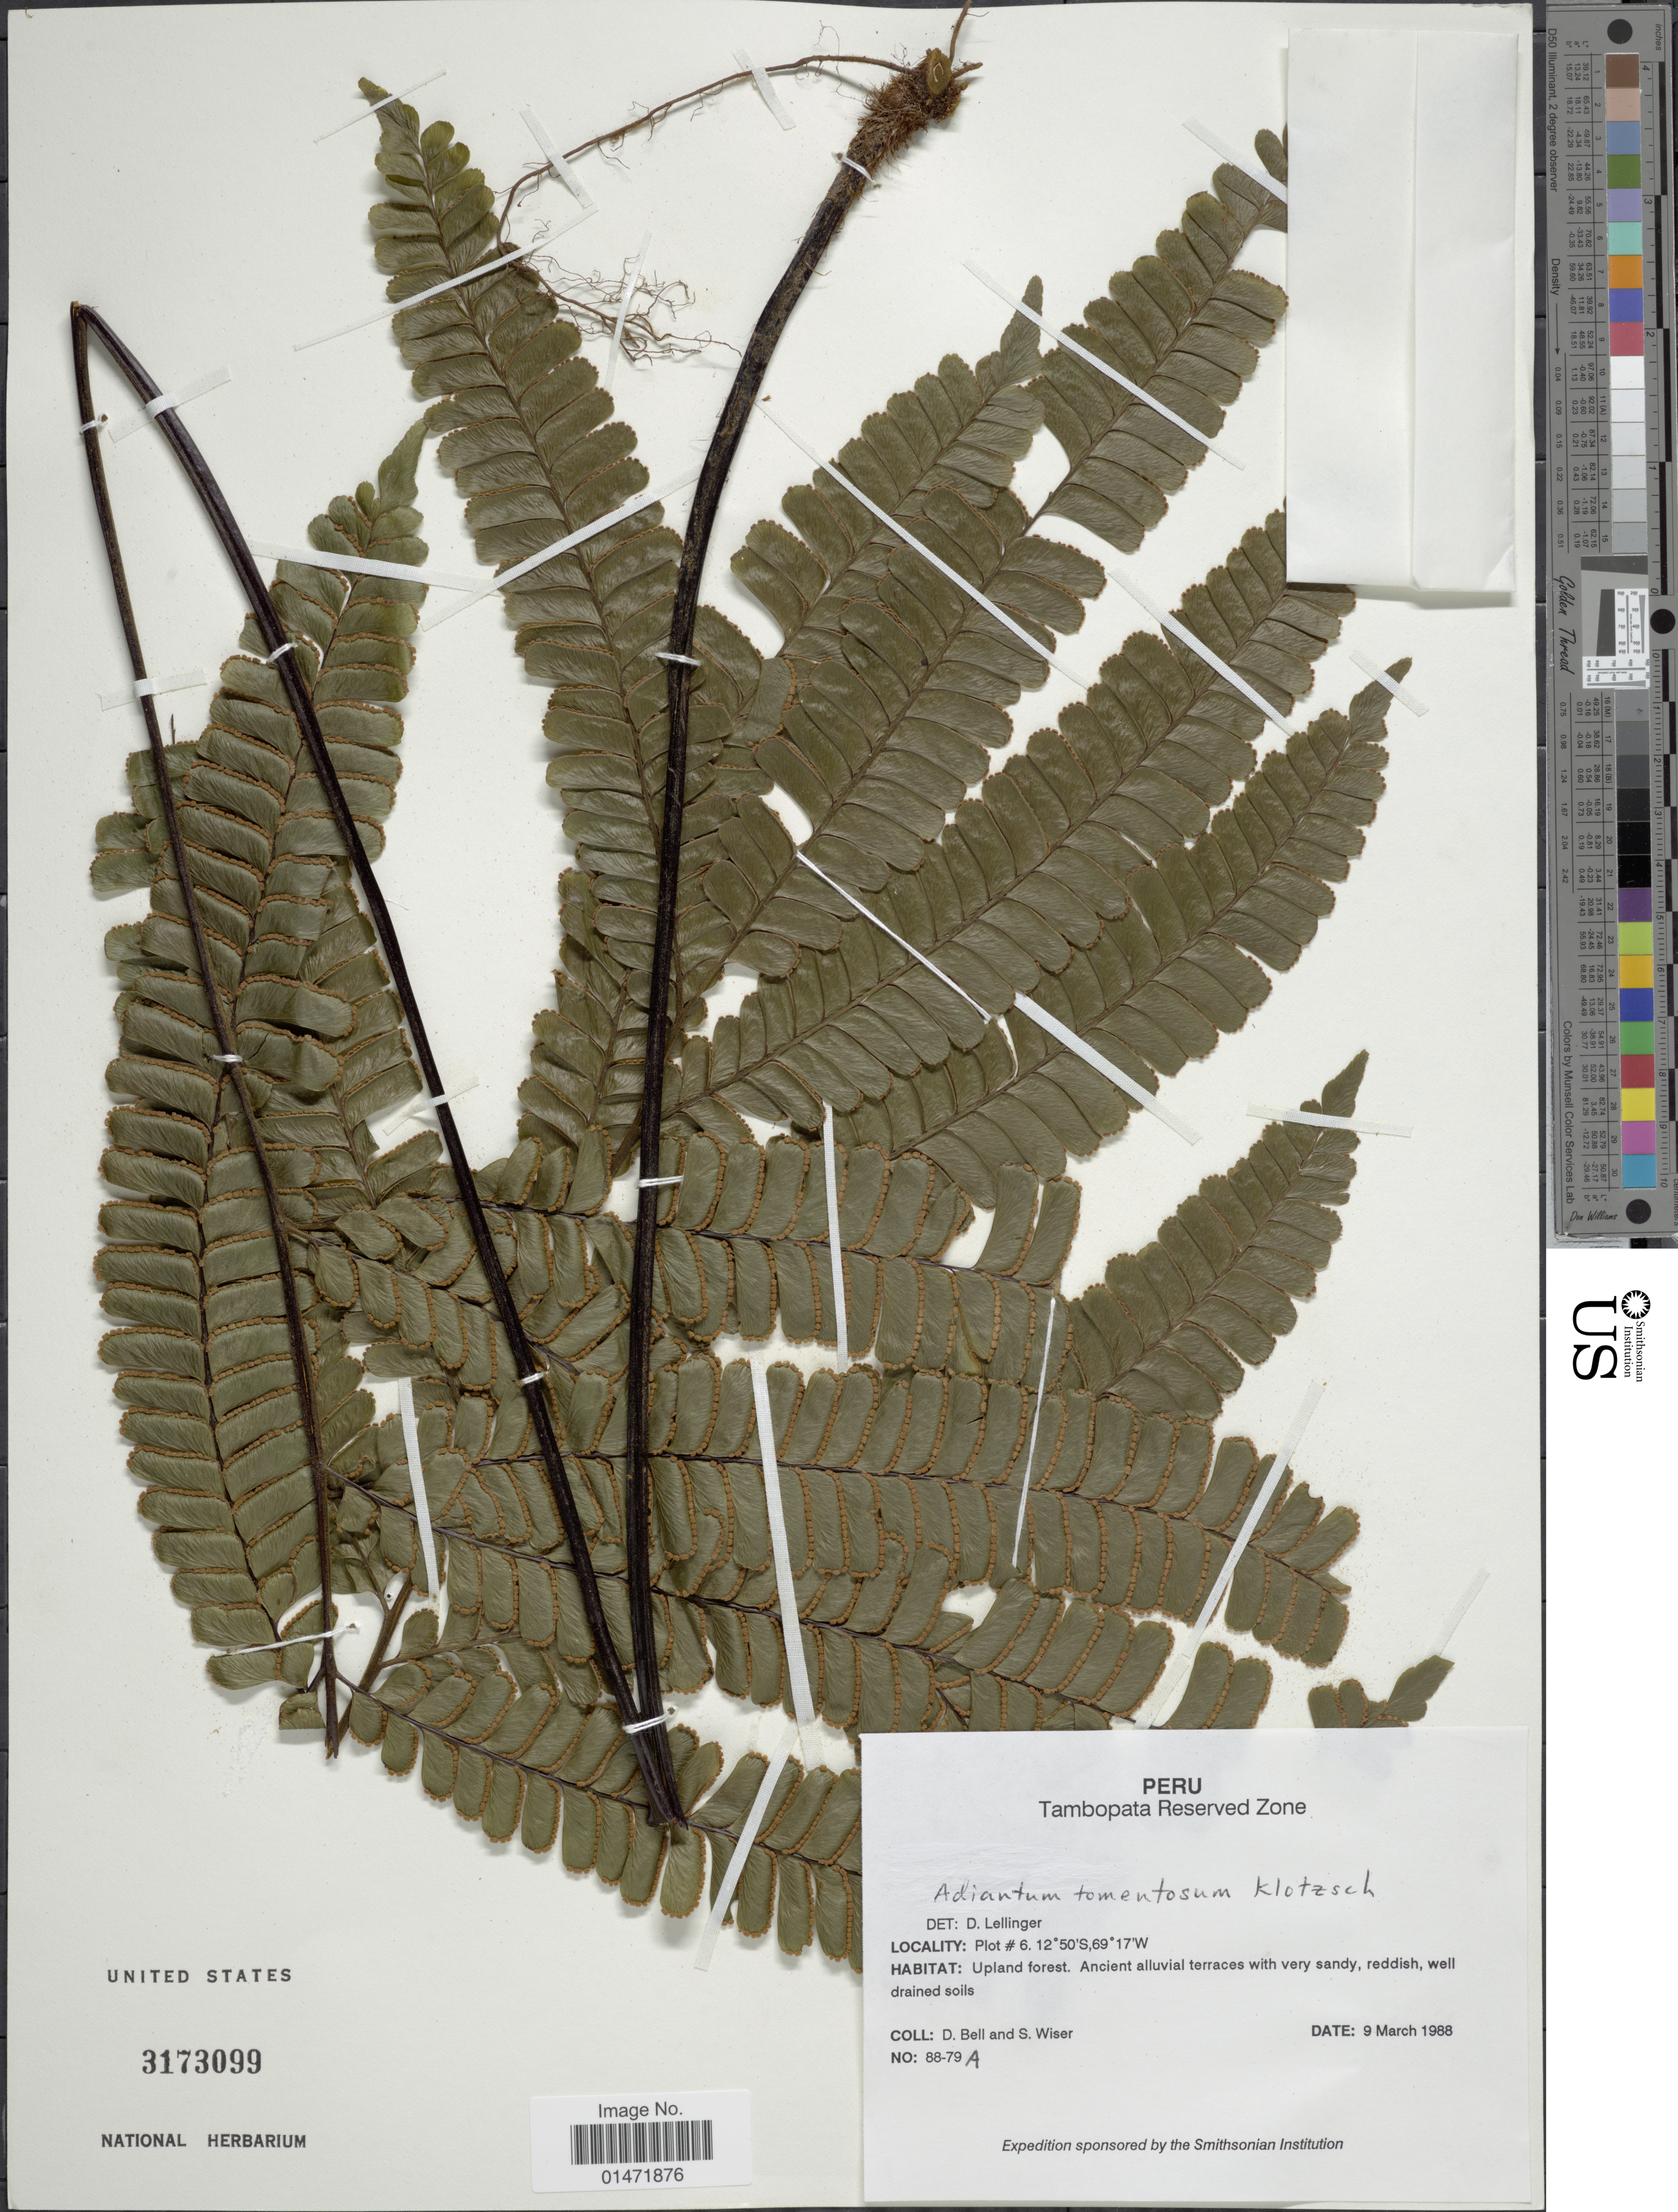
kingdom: Plantae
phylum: Tracheophyta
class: Polypodiopsida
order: Polypodiales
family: Pteridaceae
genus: Adiantum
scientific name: Adiantum tomentosum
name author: Klotzsch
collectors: D. A. Bell & S. Wiser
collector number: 88-79A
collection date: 1988-03-09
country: Peru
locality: Tambopata Reserved Zone. Plot #6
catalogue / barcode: US 3173099